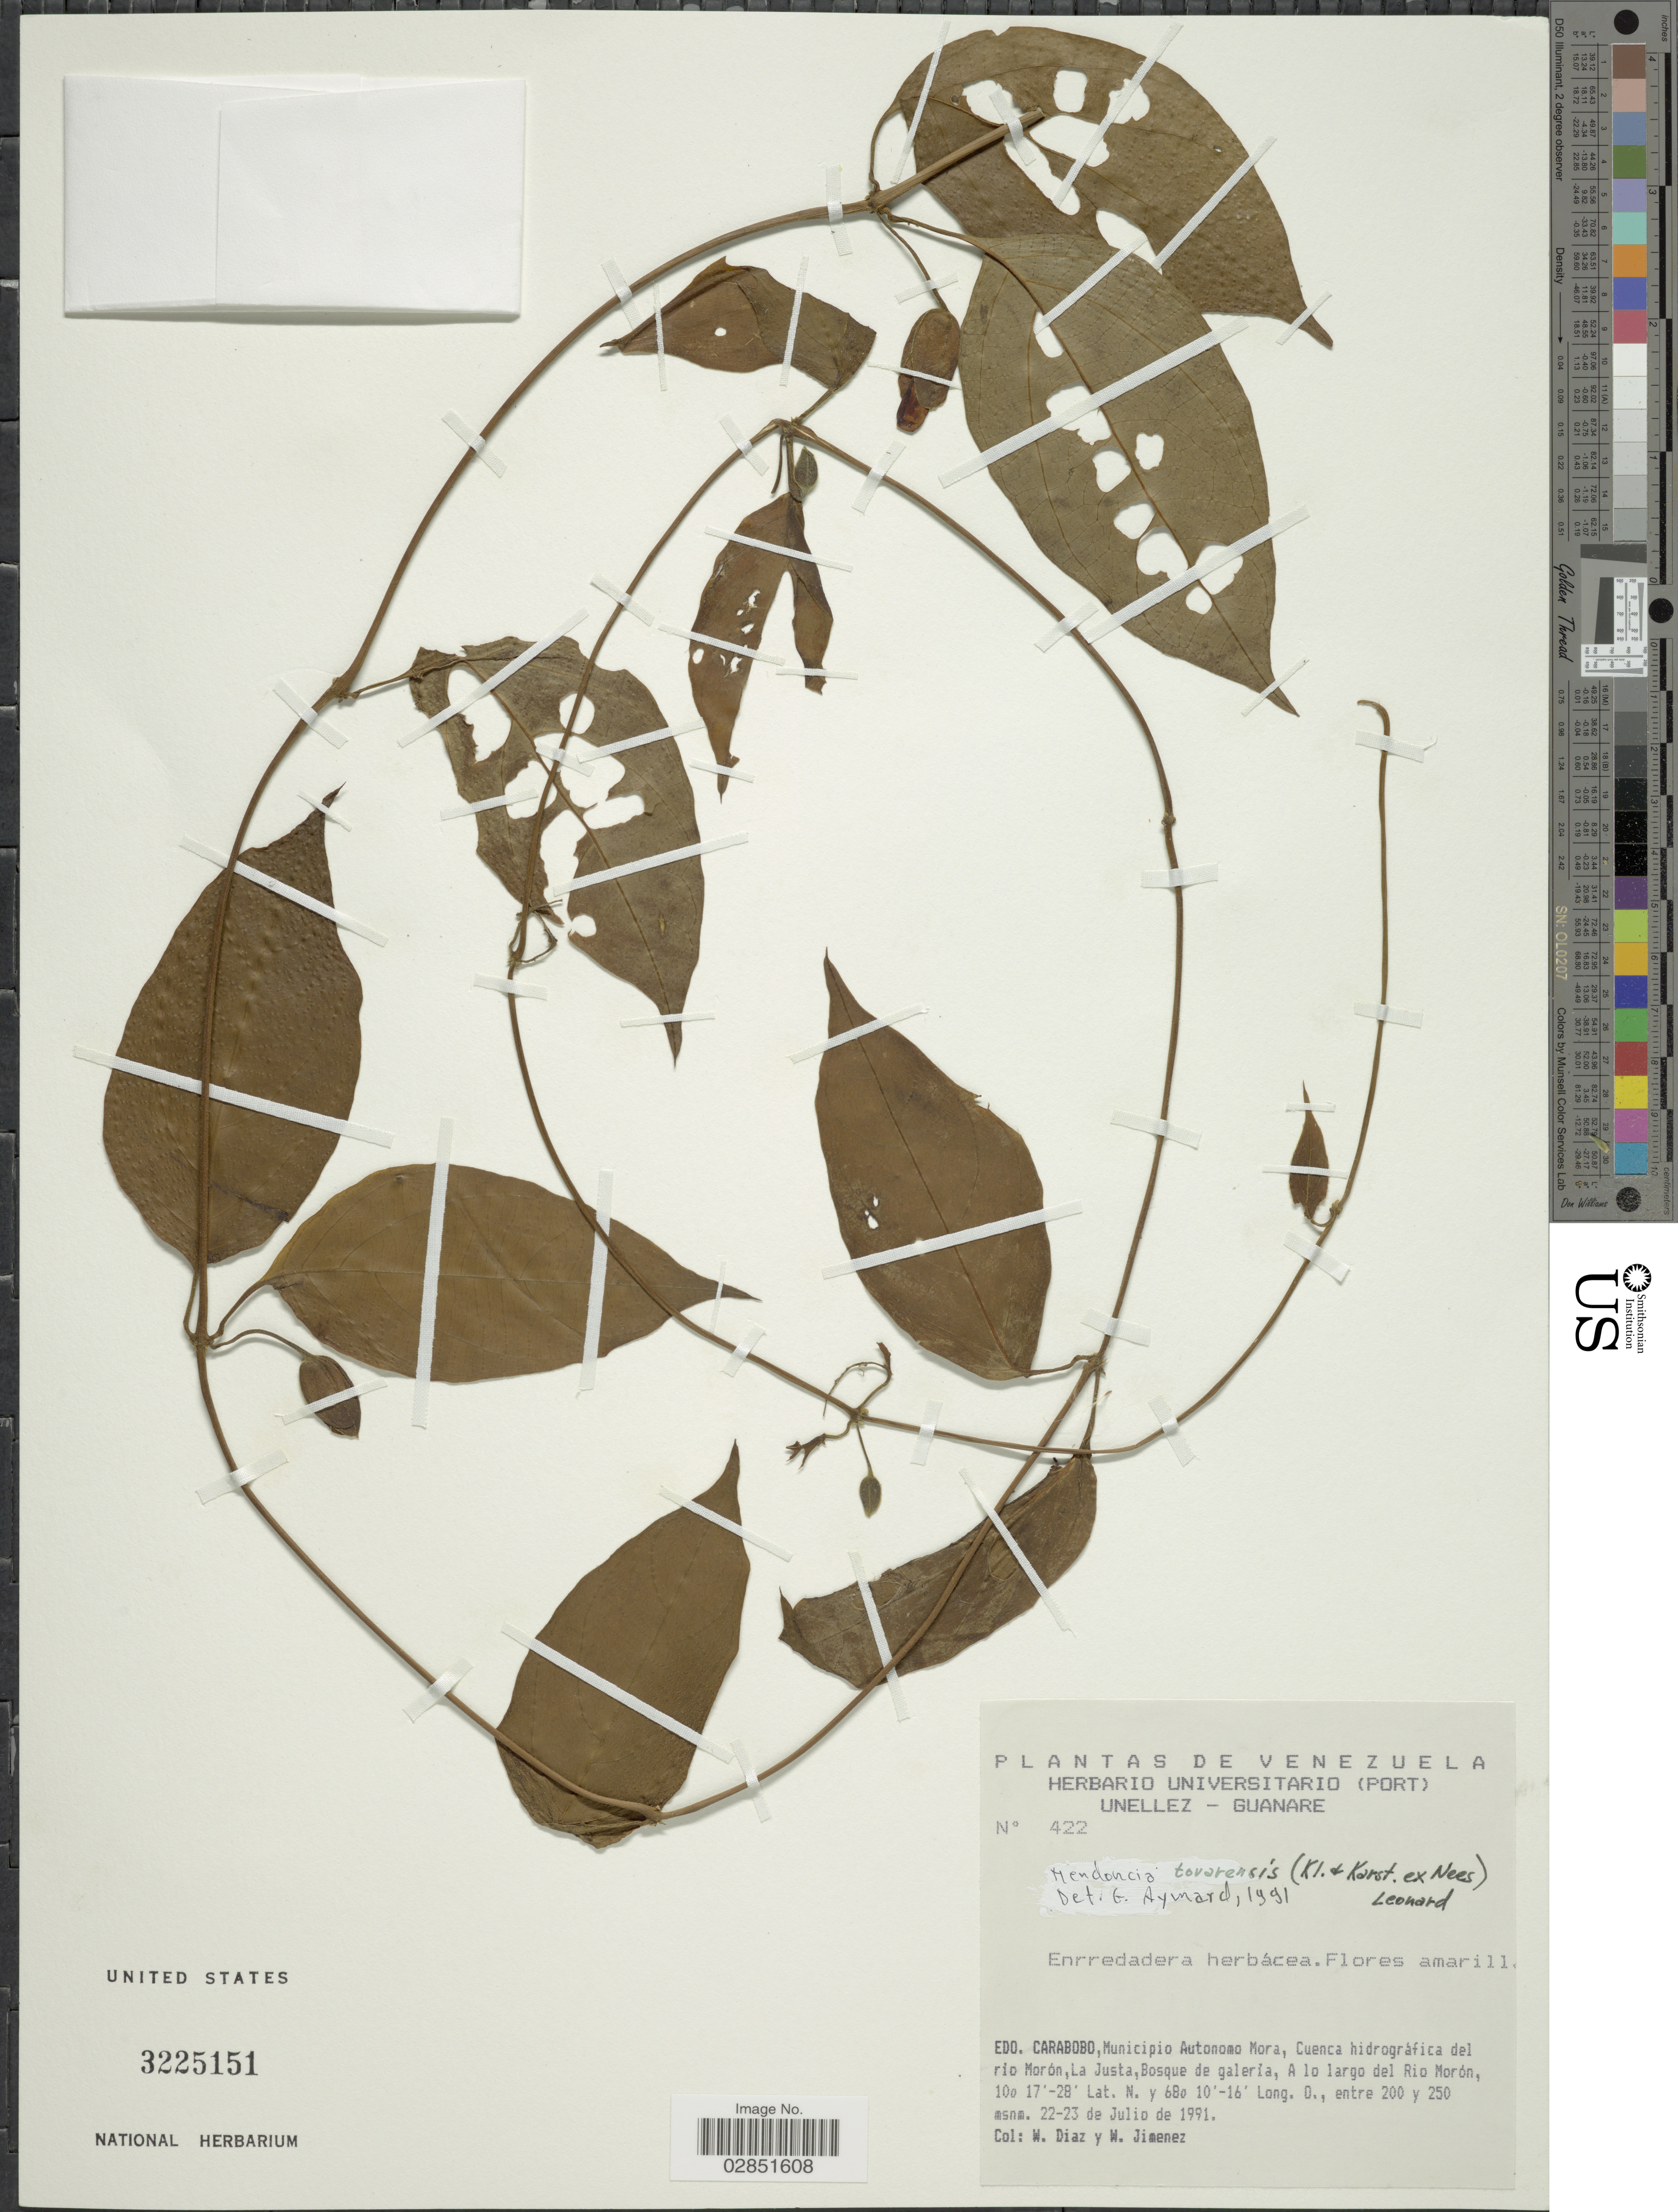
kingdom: Plantae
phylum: Tracheophyta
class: Magnoliopsida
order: Lamiales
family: Acanthaceae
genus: Mendoncia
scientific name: Mendoncia tovarensis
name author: (Klotzsch & H. Karst. ex Nees) Leonard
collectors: W. Díaz P. & W. Jimenez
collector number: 422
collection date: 1991-07-22/1991-07-23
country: Venezuela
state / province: Carabobo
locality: Edo. Carabobo, Municipio Mora, Cuenca hidrográfica del rio Morón, La Justa, Bosque de galeria, A lo largo del Rio Morón.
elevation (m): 200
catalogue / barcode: US 3225151